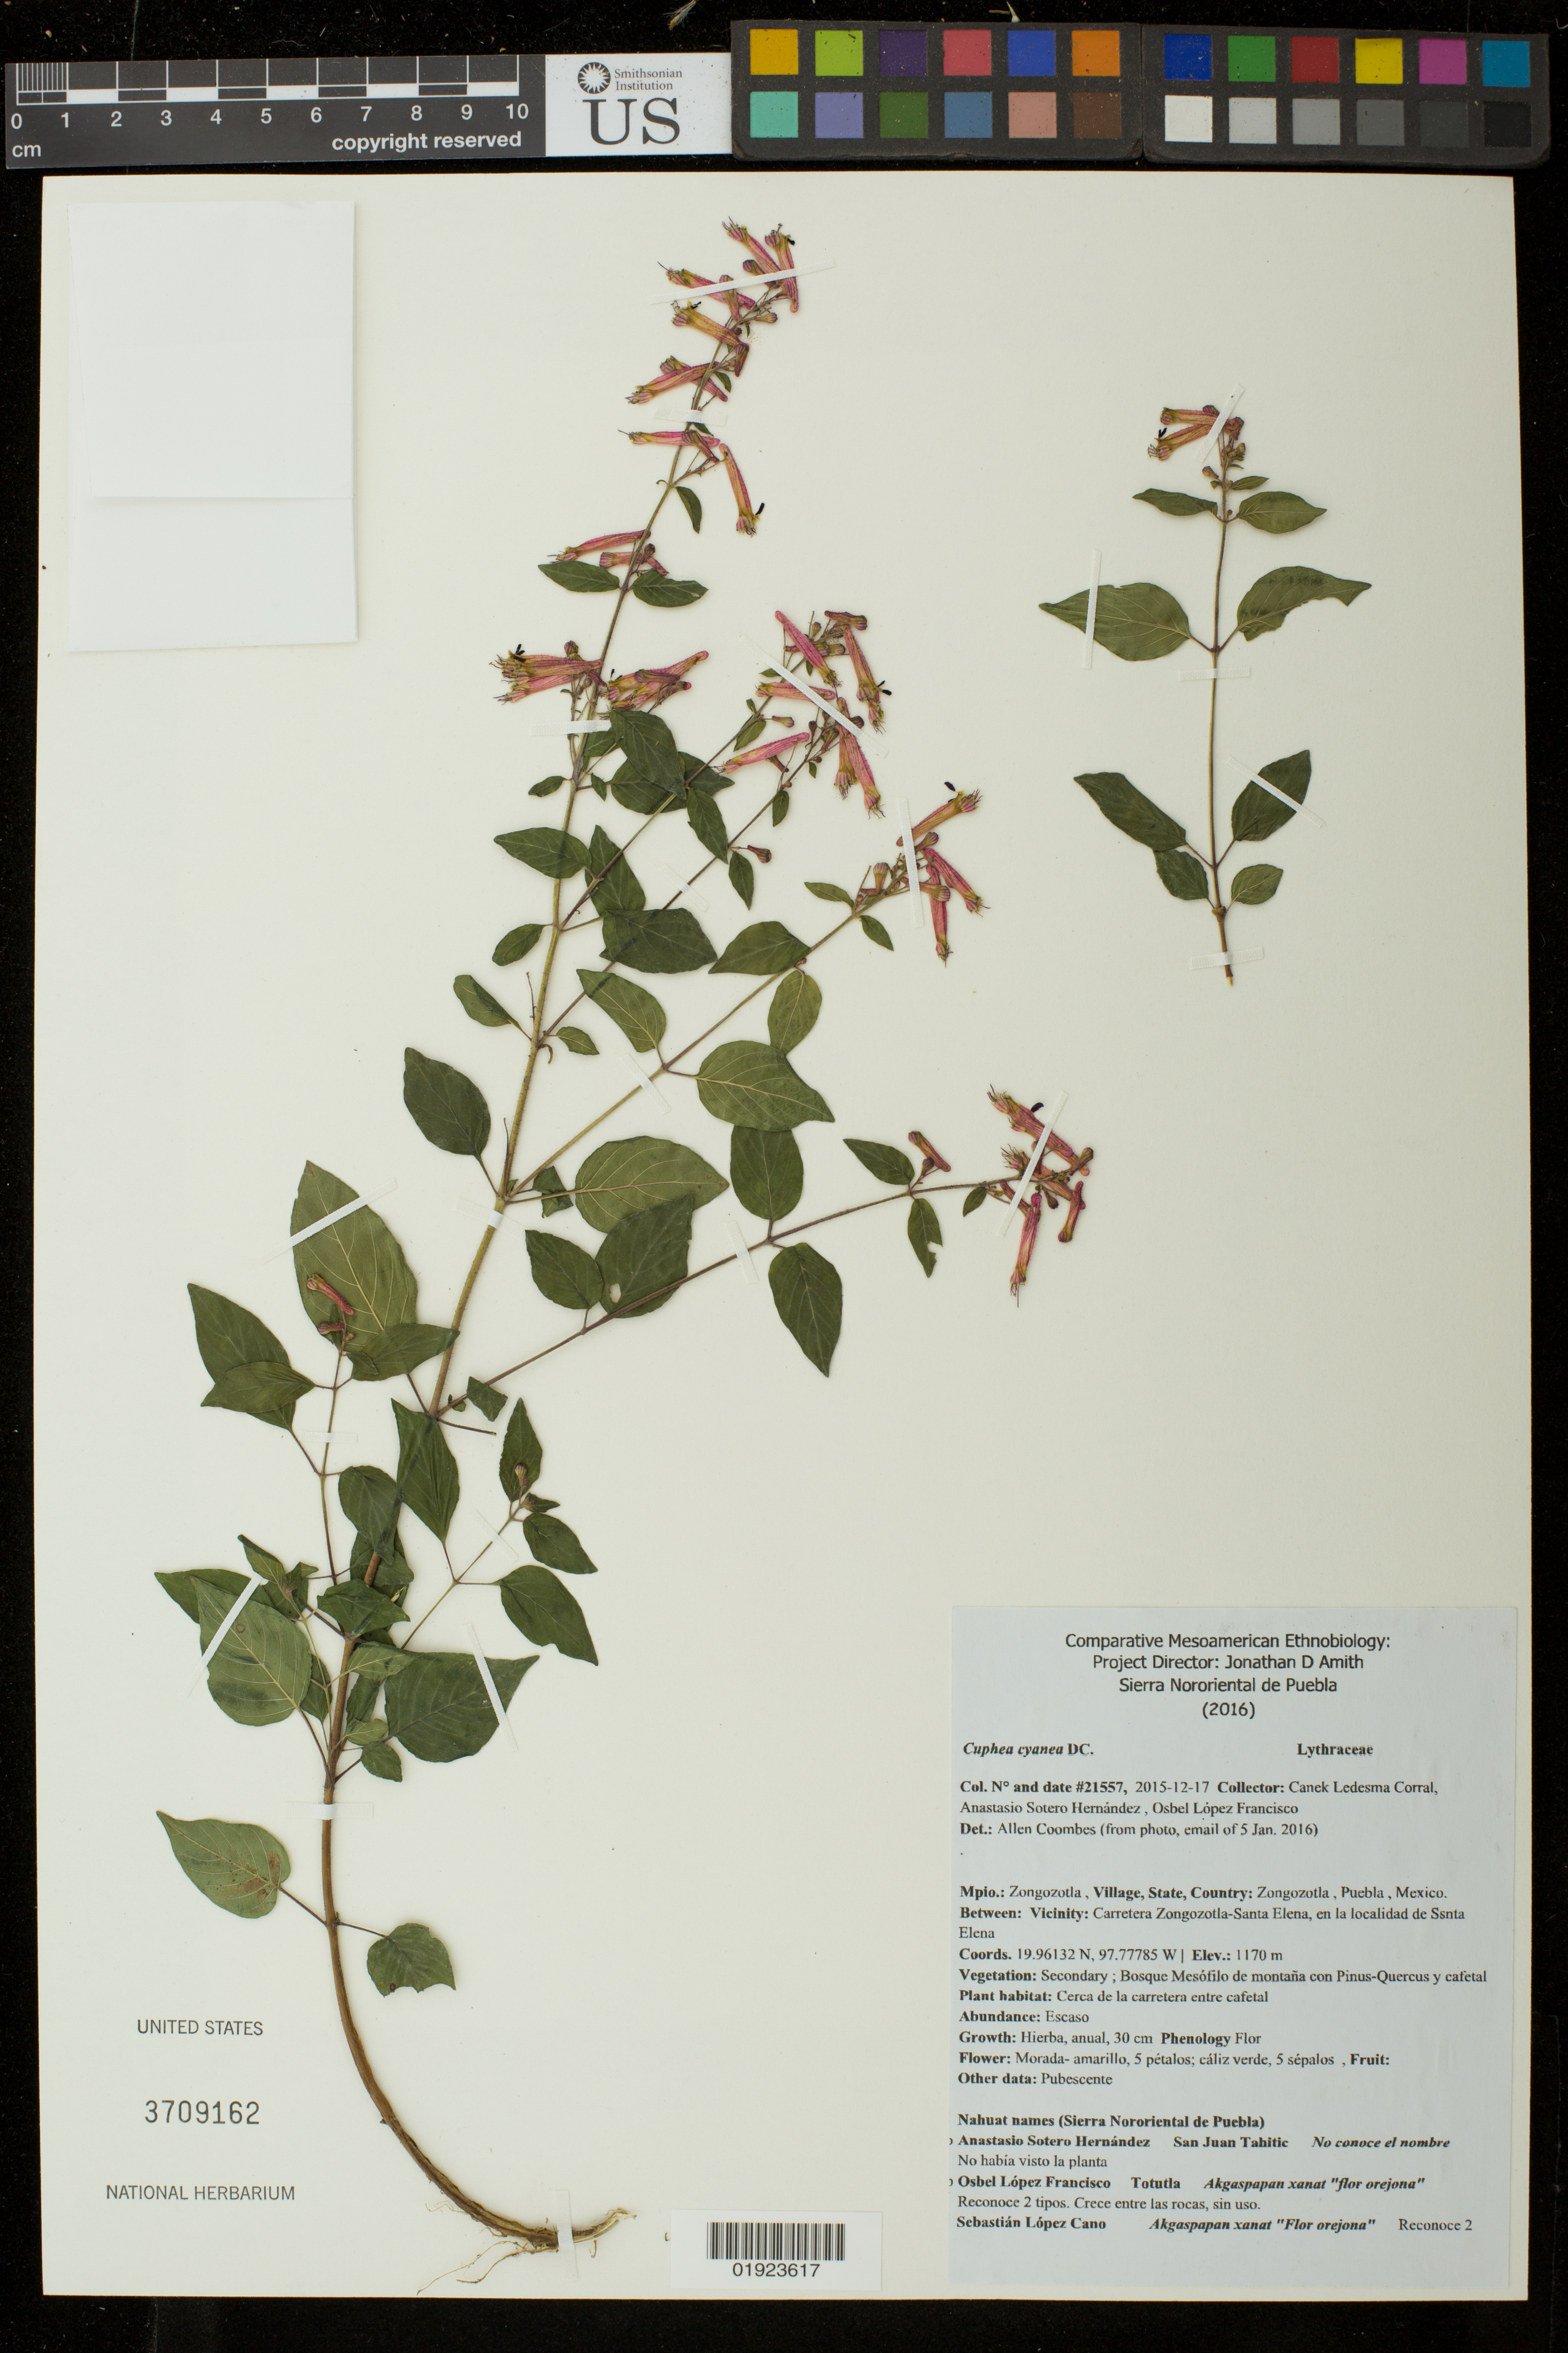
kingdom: Plantae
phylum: Tracheophyta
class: Magnoliopsida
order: Myrtales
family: Lythraceae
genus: Cuphea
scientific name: Cuphea cyanea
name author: DC.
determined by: Coombes, Allen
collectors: Canek Ledesma C., A. Sotero H. & O. Francisco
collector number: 21557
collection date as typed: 2015-12-17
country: Mexico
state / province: Puebla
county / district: Zongozotla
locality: Zongozotla, Puebla, Mexico; Carretera Zongozotla-Santa Elena, en la localidad de Ssnta Elena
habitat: Secondary; Bosque Mesofilo de montana con Pinus-Quercus y cafetal, cerca de la carretera entre cafetal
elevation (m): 1170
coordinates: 19.96132N, 97.77785W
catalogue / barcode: US 3709162